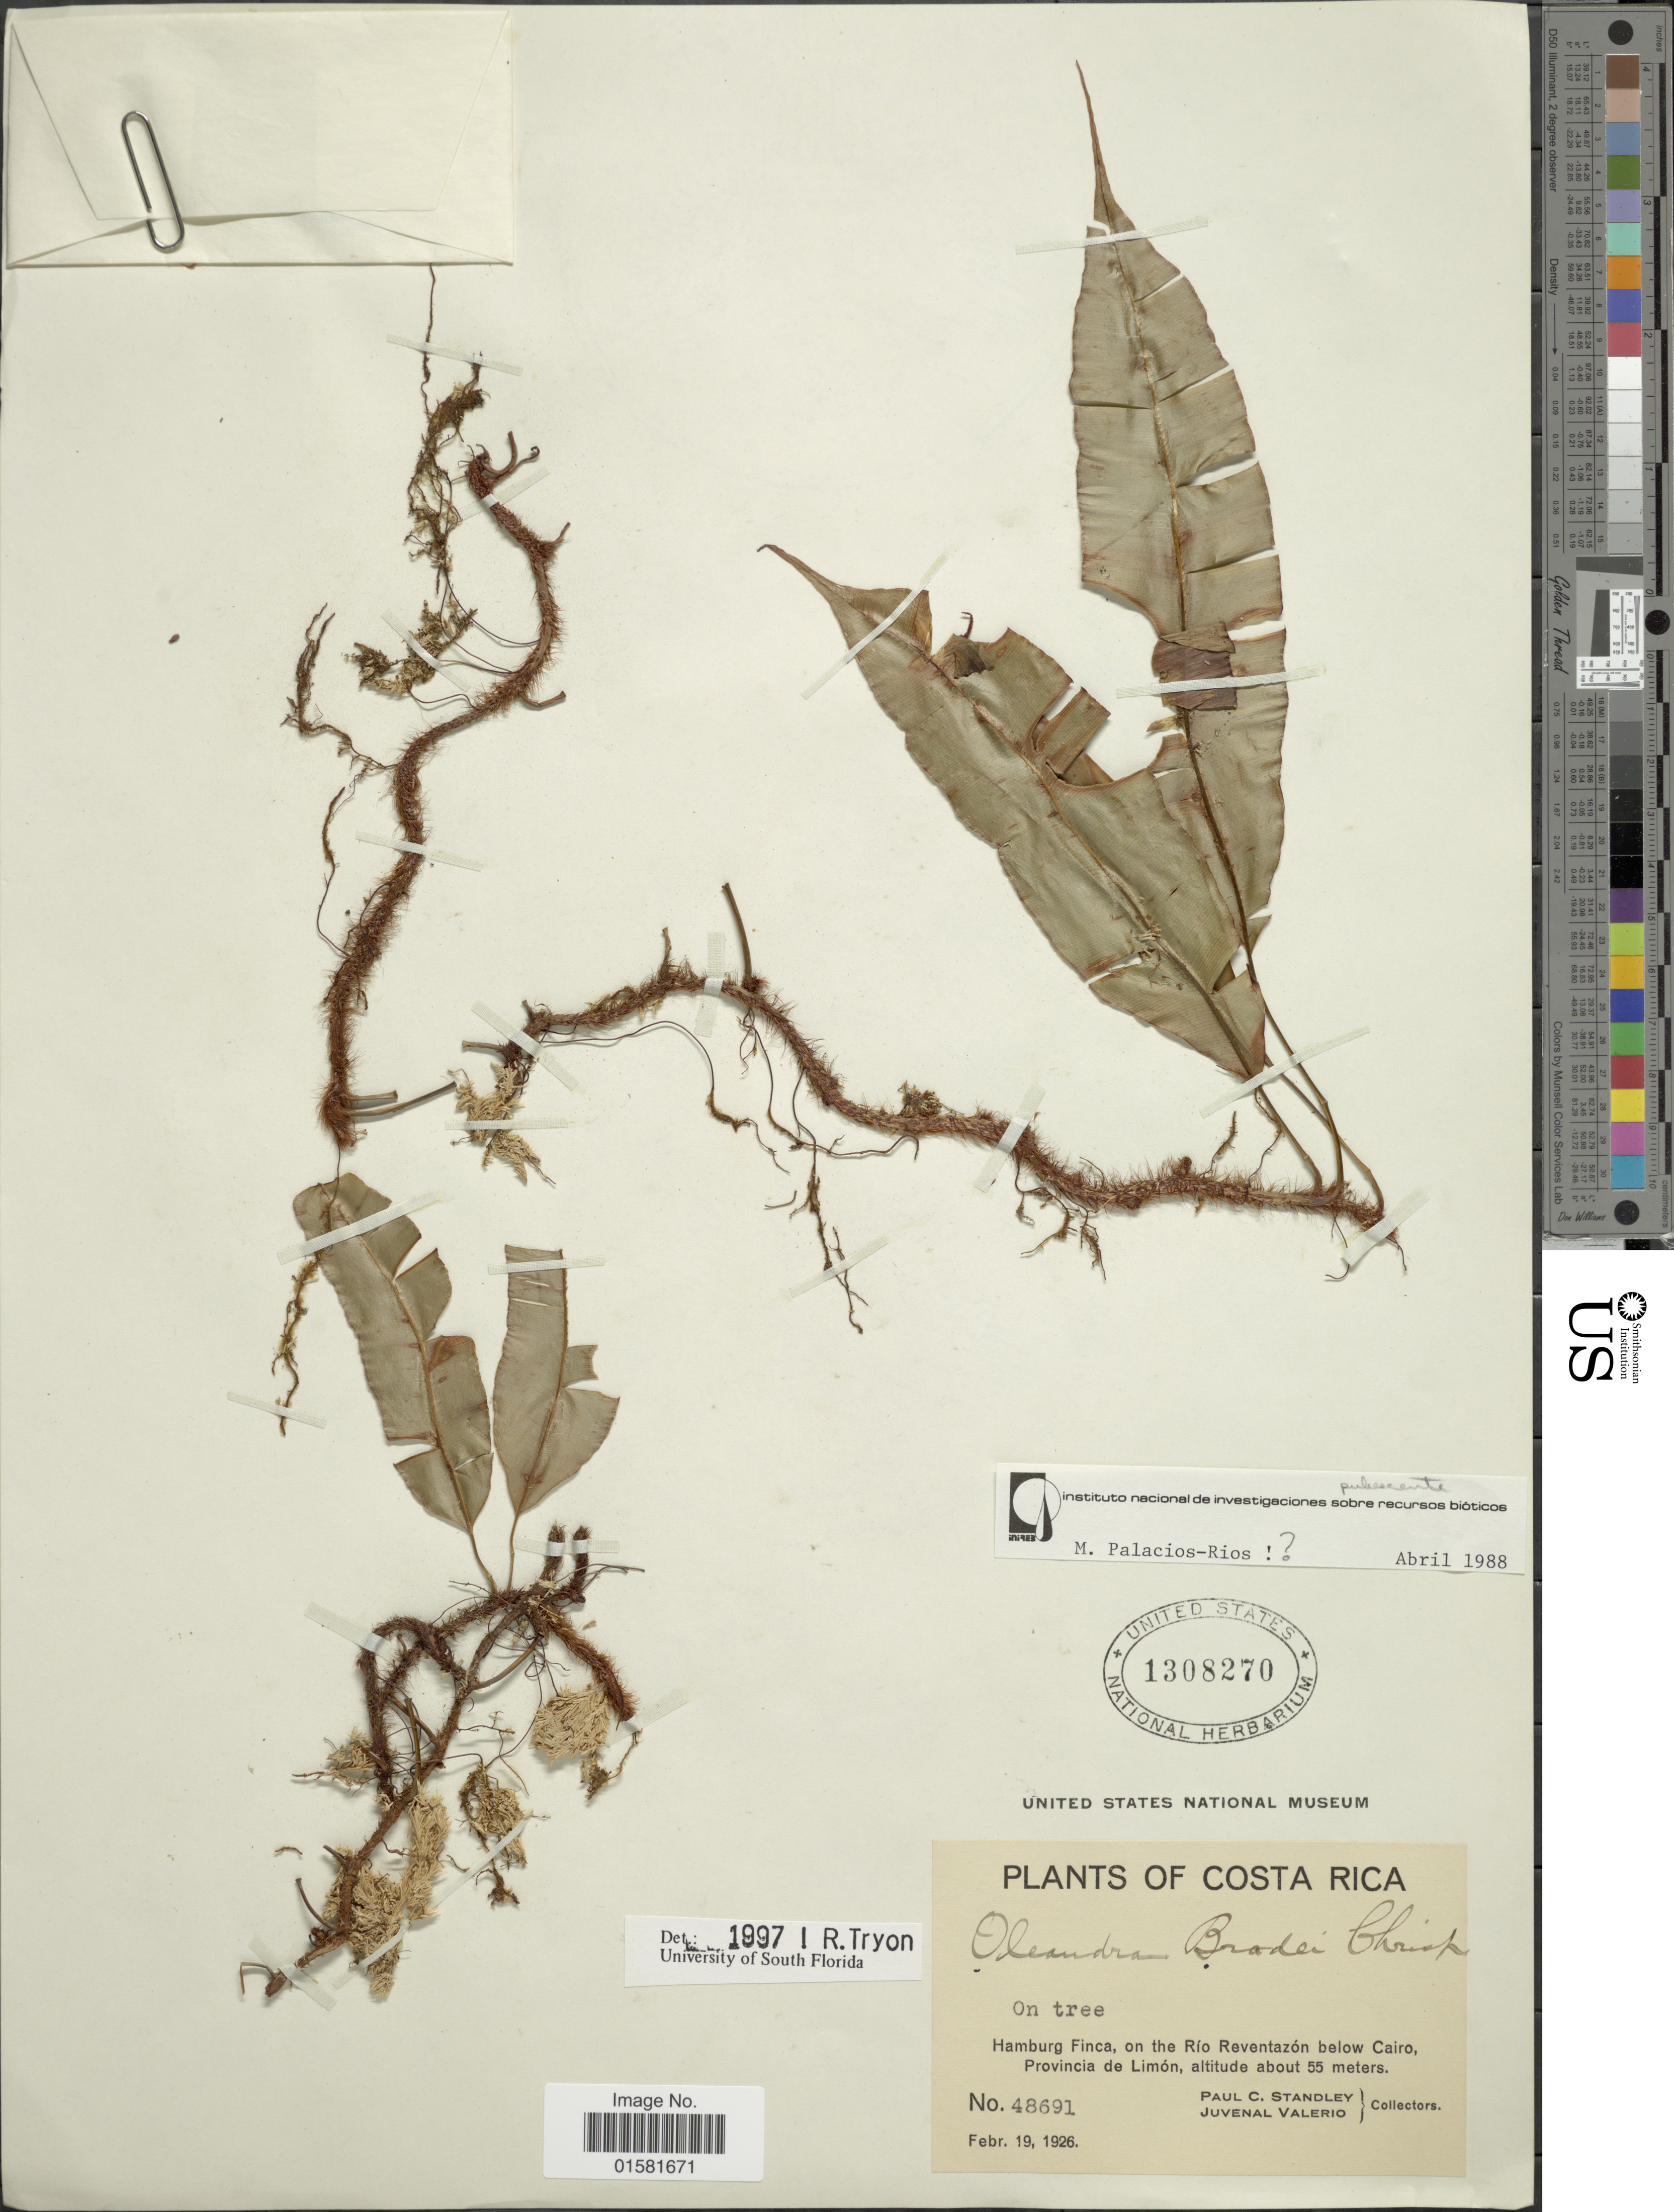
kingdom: Plantae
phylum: Tracheophyta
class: Polypodiopsida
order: Polypodiales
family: Oleandraceae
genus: Oleandra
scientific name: Oleandra bradei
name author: Christ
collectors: P. C. Standley & J. Valerio R.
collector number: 48691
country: Costa Rica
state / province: Limón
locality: Costa Rica, Hamburh Finca, on the Rio Reventazon below Cairo, Provincia de Limon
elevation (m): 55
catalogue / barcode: US 1308270